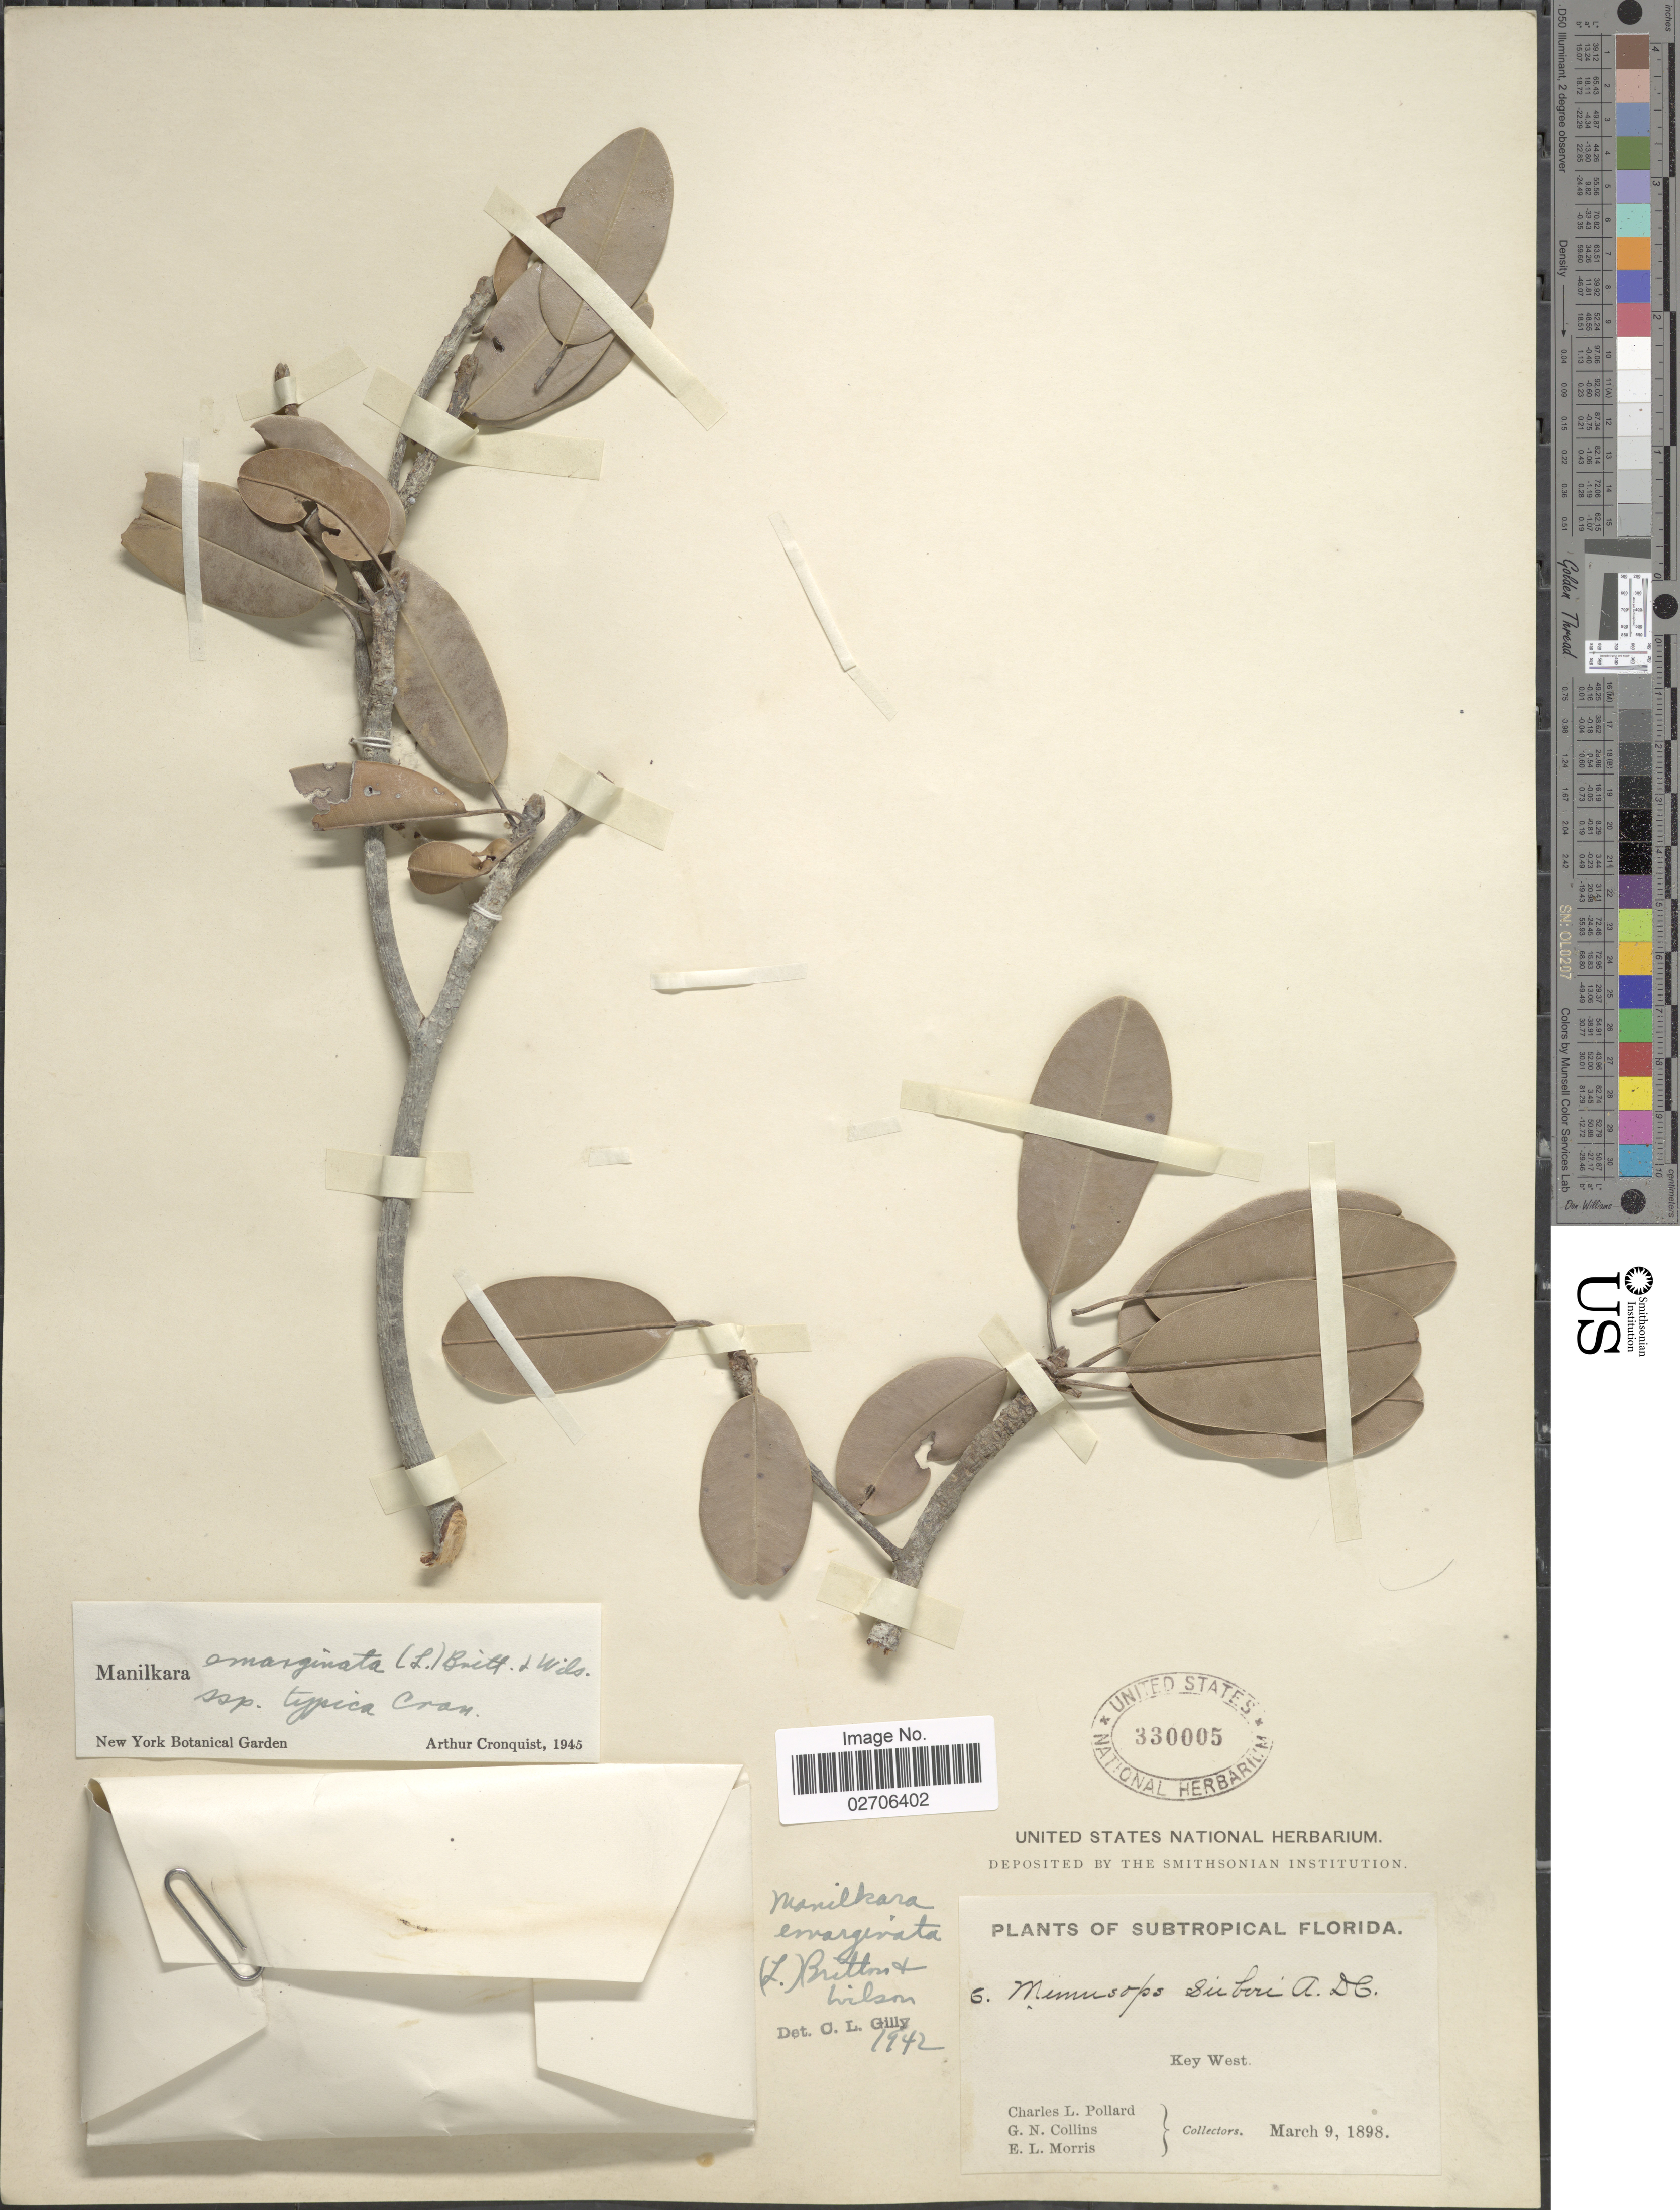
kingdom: Plantae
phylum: Tracheophyta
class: Magnoliopsida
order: Ericales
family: Sapotaceae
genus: Manilkara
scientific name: Manilkara emarginata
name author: (L.) Britton & P. Wilson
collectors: C. L. Pollard, G. Collins & E. Morris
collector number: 6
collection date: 1898-03-09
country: United States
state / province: Florida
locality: Subtropical Florida, Key West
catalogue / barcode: US 330005